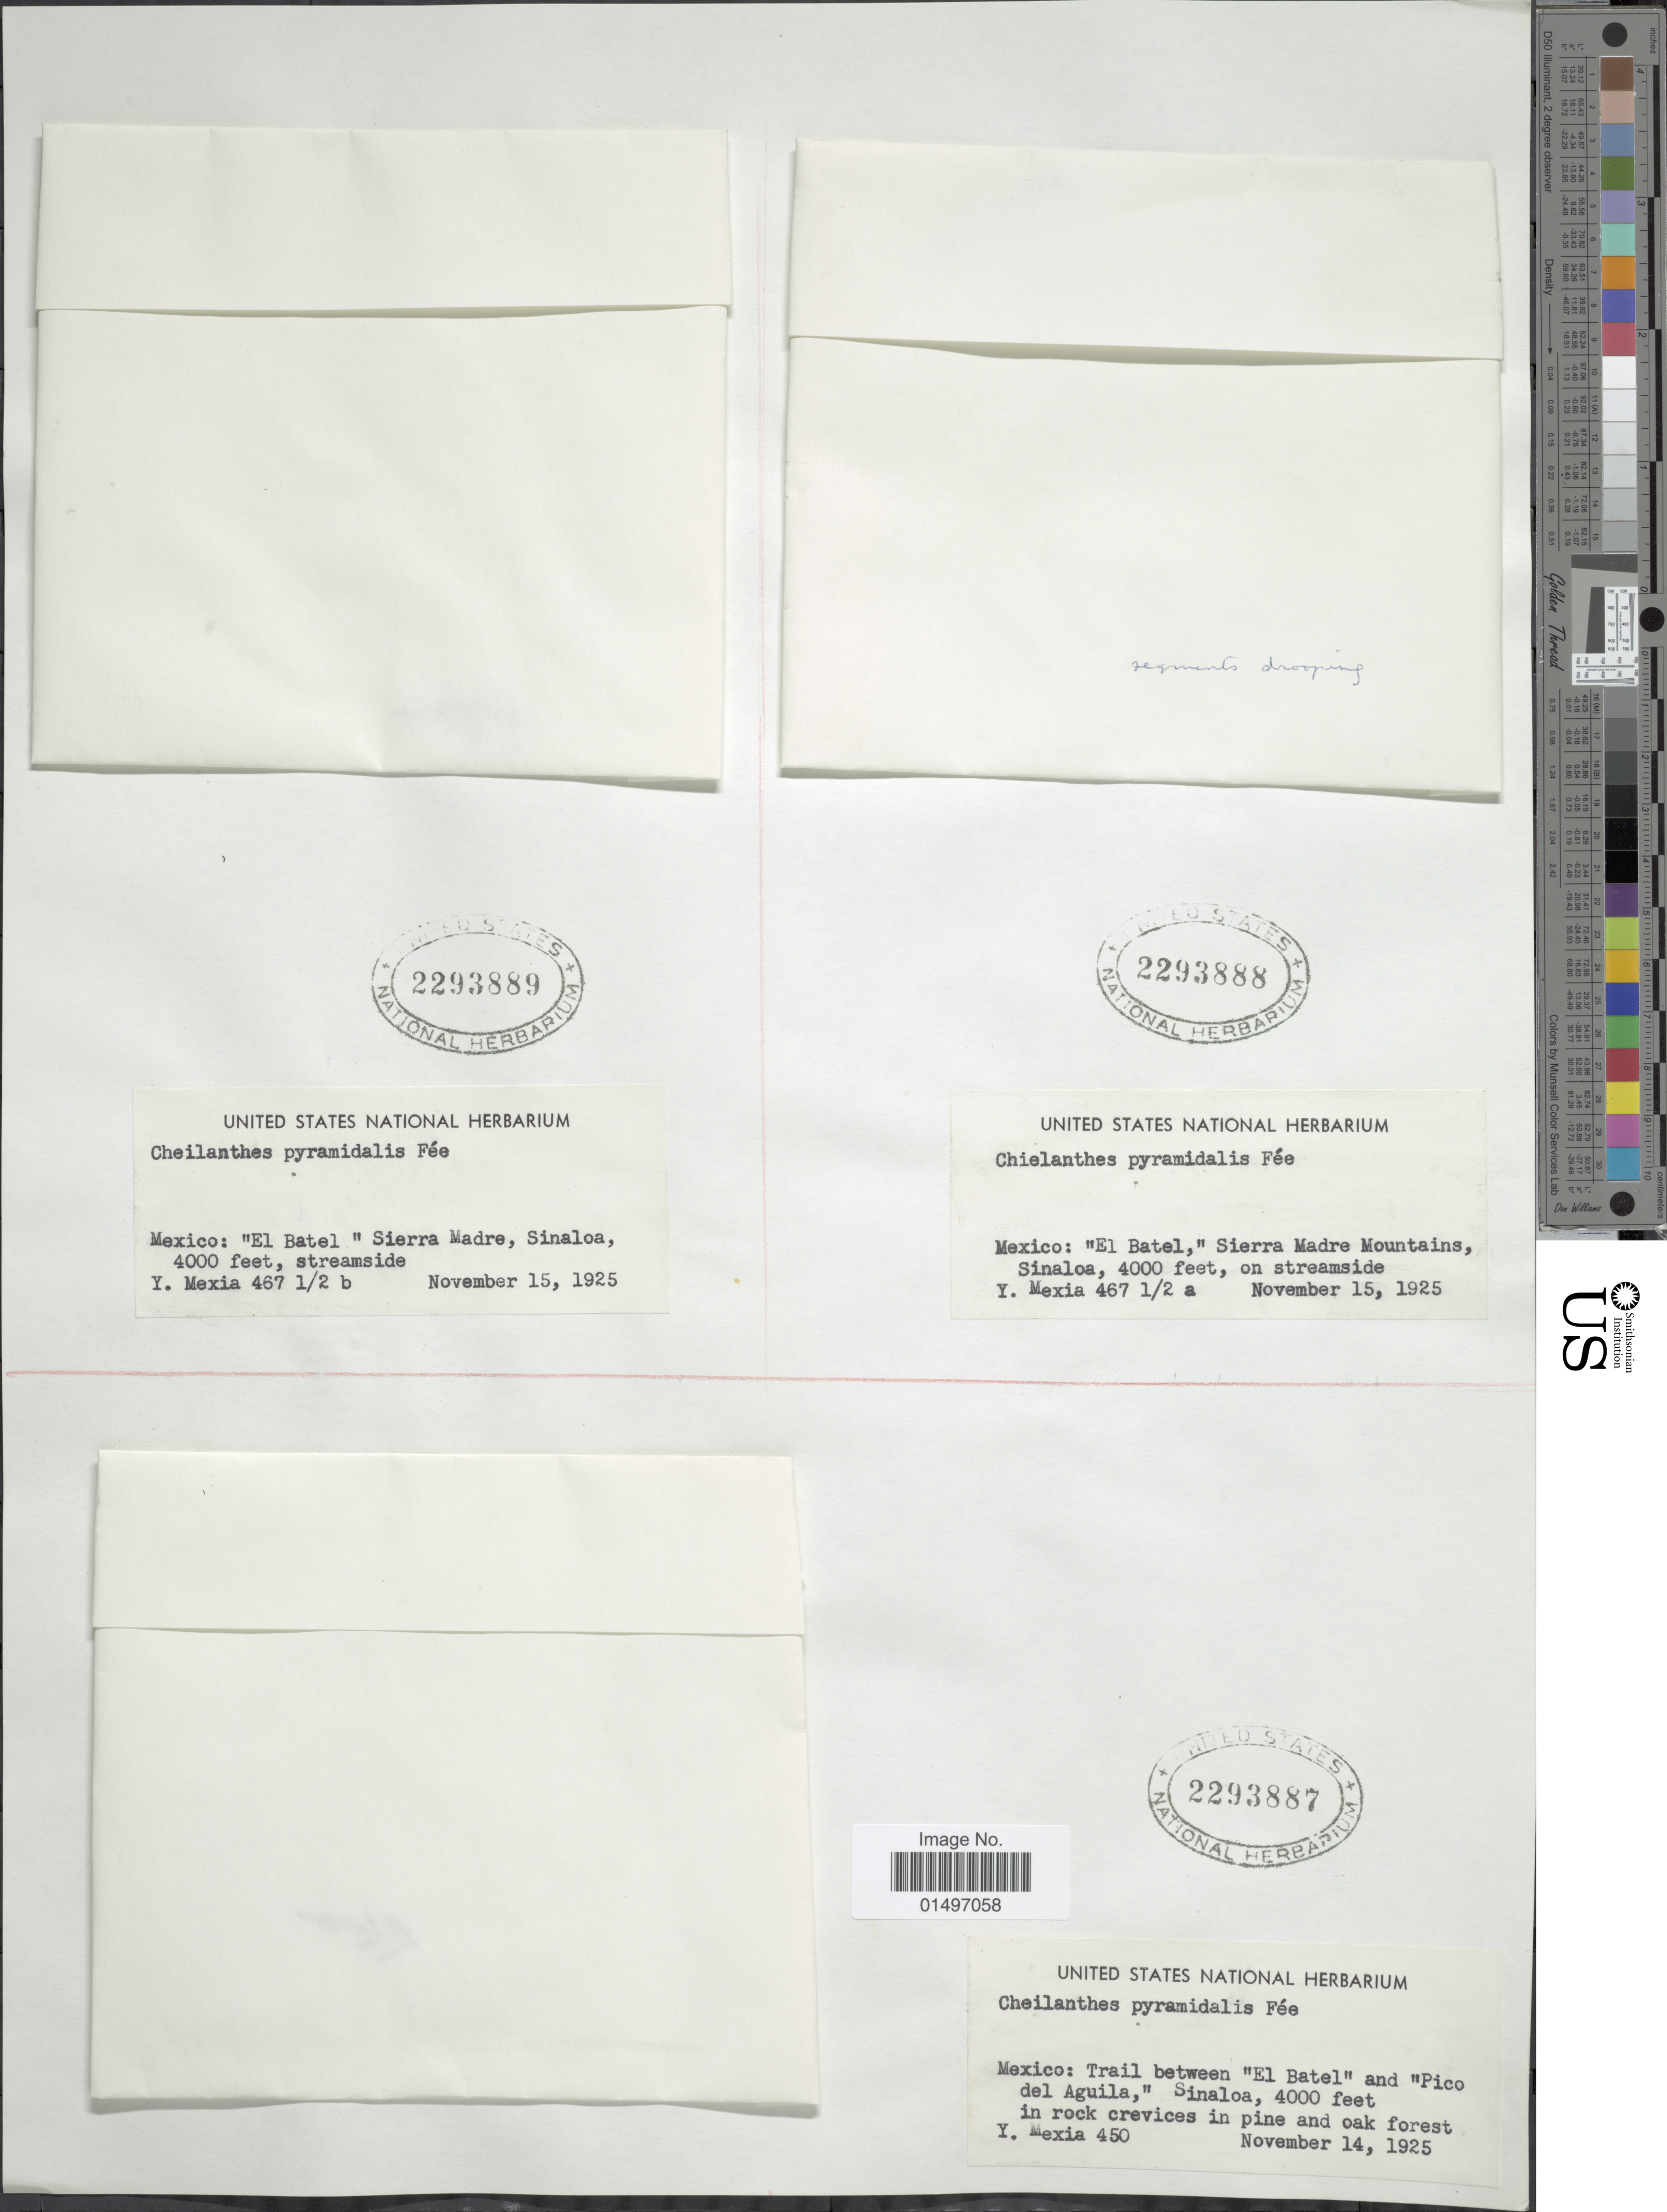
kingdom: Plantae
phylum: Tracheophyta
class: Polypodiopsida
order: Polypodiales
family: Pteridaceae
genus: Gaga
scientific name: Gaga hirsuta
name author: (Link) Fay W. Li & Windham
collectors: Y. Mexia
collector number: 467 1/2a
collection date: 1925-11-15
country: Mexico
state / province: Sinaloa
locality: Mexico: "El Batel" Sierra Madre.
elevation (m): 1219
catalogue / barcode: US 2293888-2